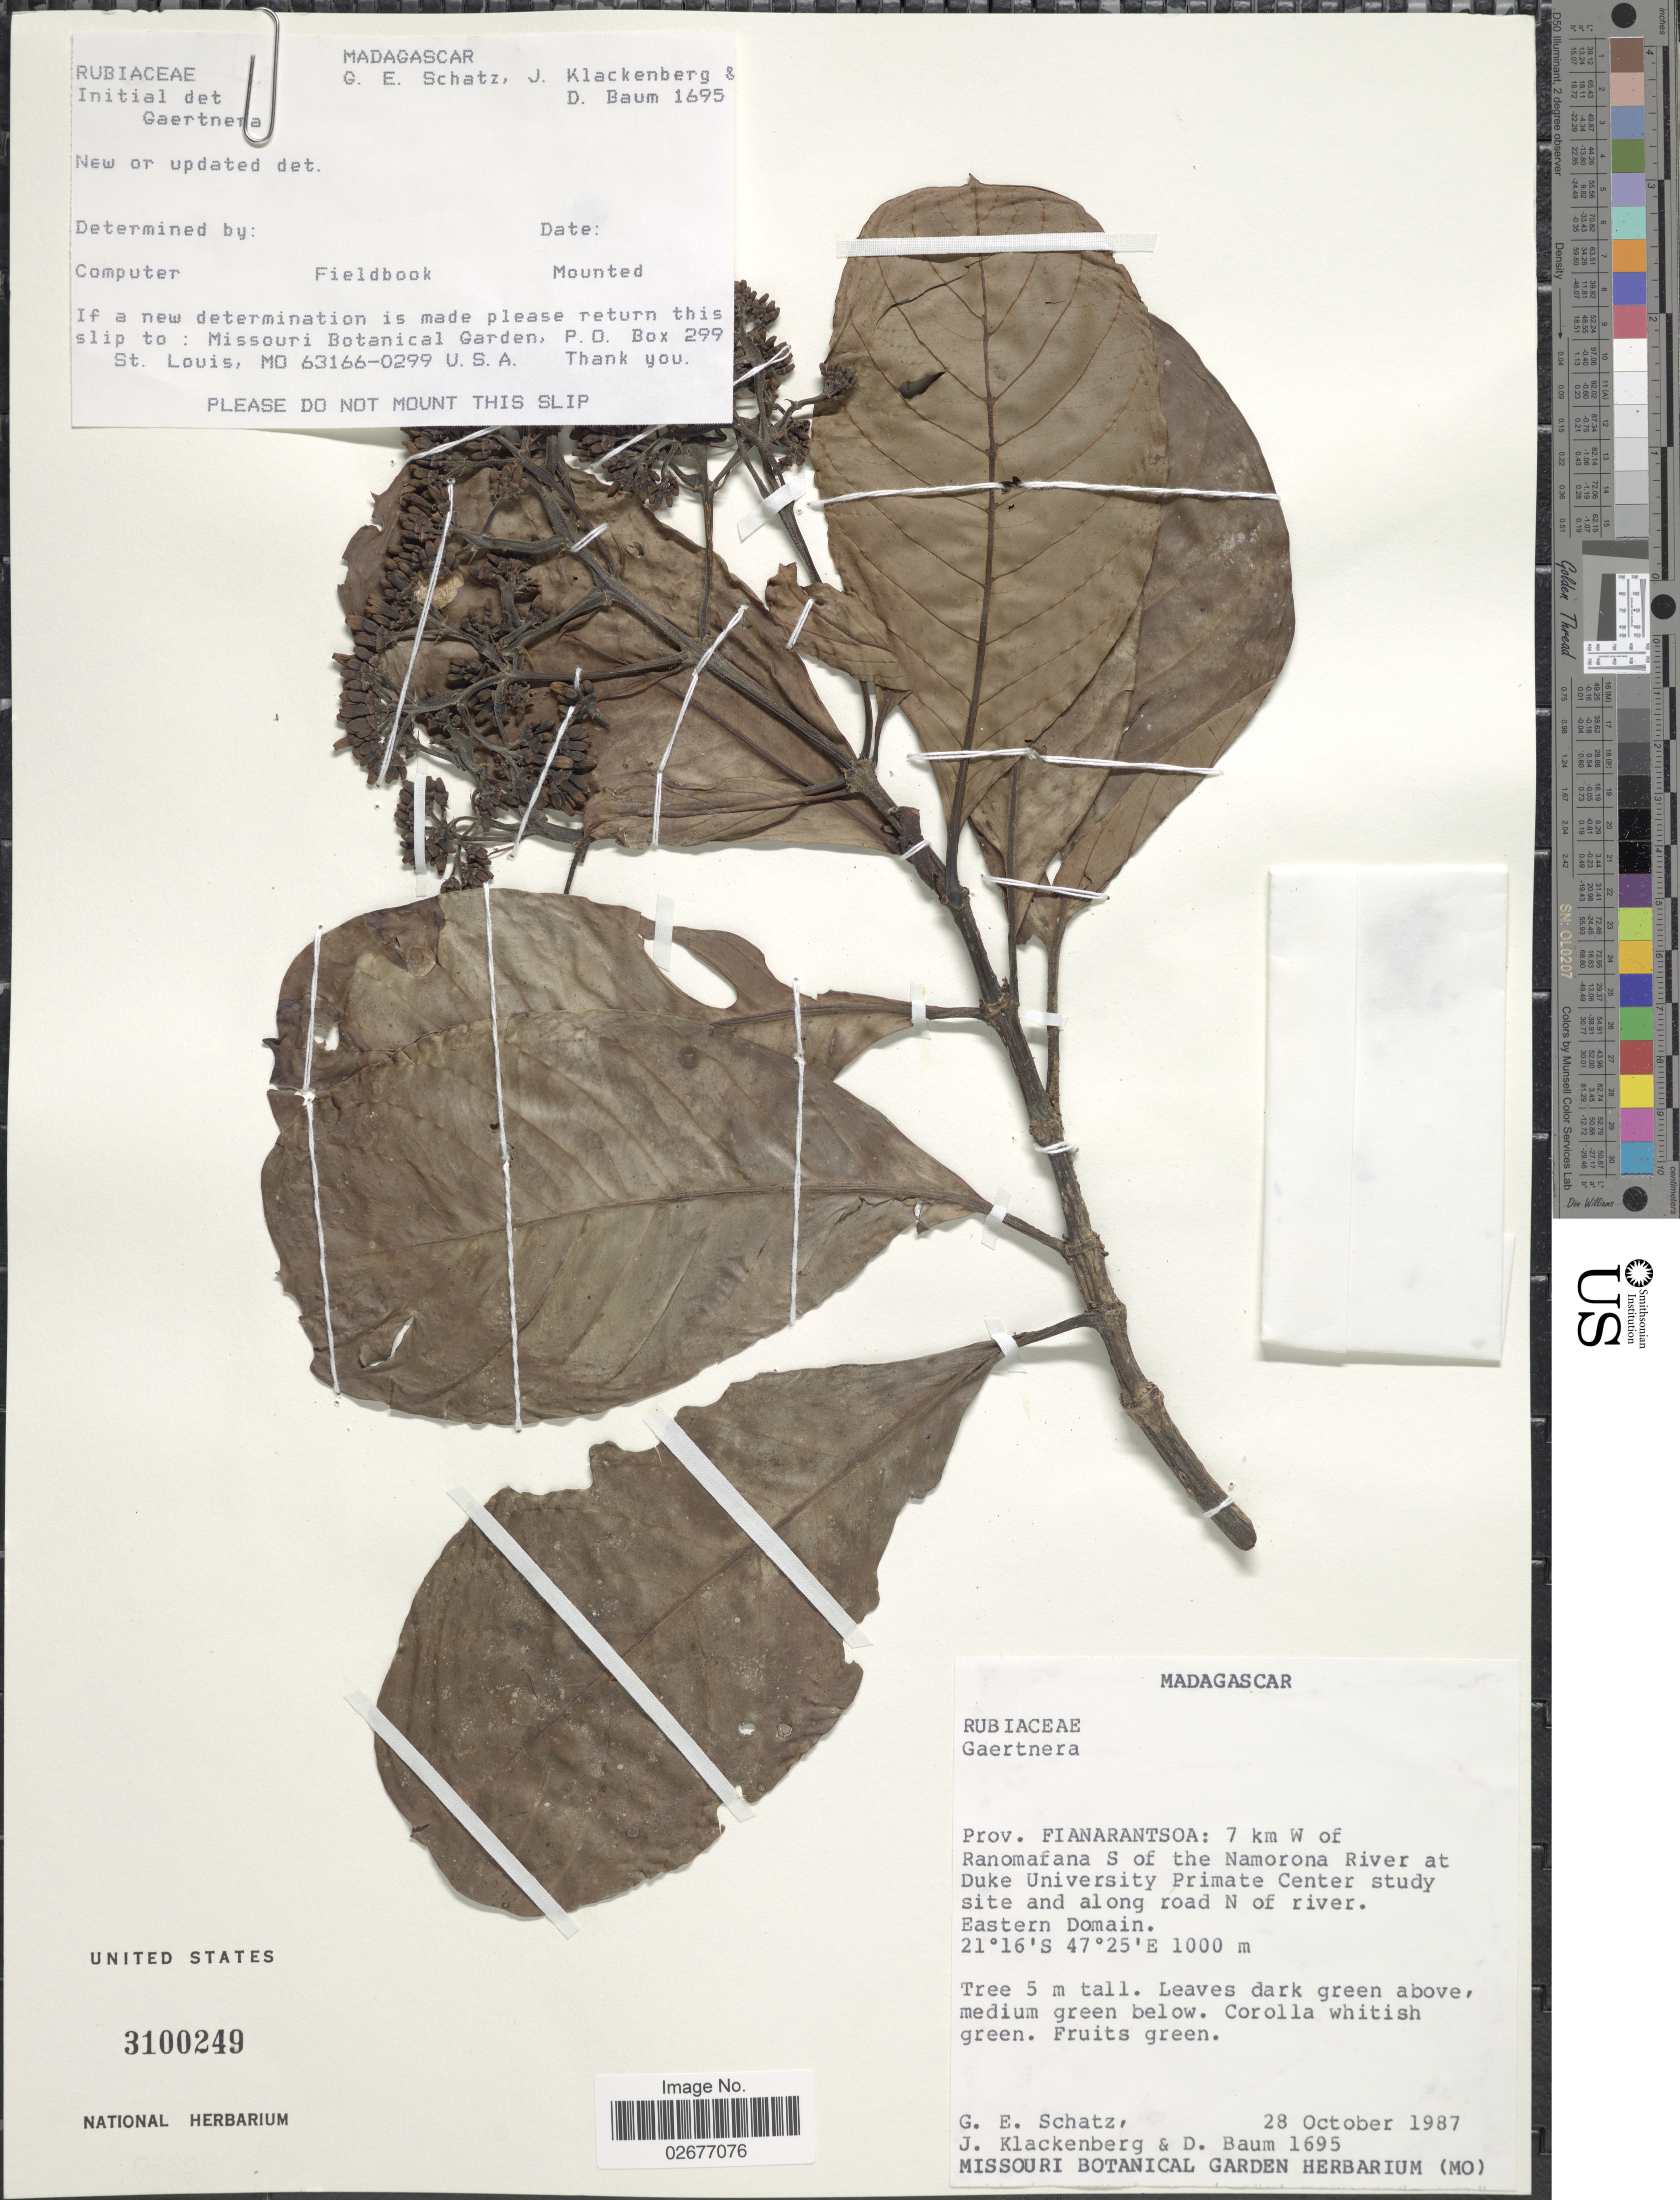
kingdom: Plantae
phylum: Tracheophyta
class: Magnoliopsida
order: Gentianales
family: Rubiaceae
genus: Gaertnera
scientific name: Gaertnera sp.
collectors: G. Schatz, J. Klackenberg & D. Baum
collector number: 1695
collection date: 1987-10-28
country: Madagascar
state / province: Vatovavy Fitovinany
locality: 7 km W of Ranomafana S of the Namorona River at Duke University Primate Center study site and along road N of river, Eastern Domain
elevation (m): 1000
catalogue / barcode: US 3100249